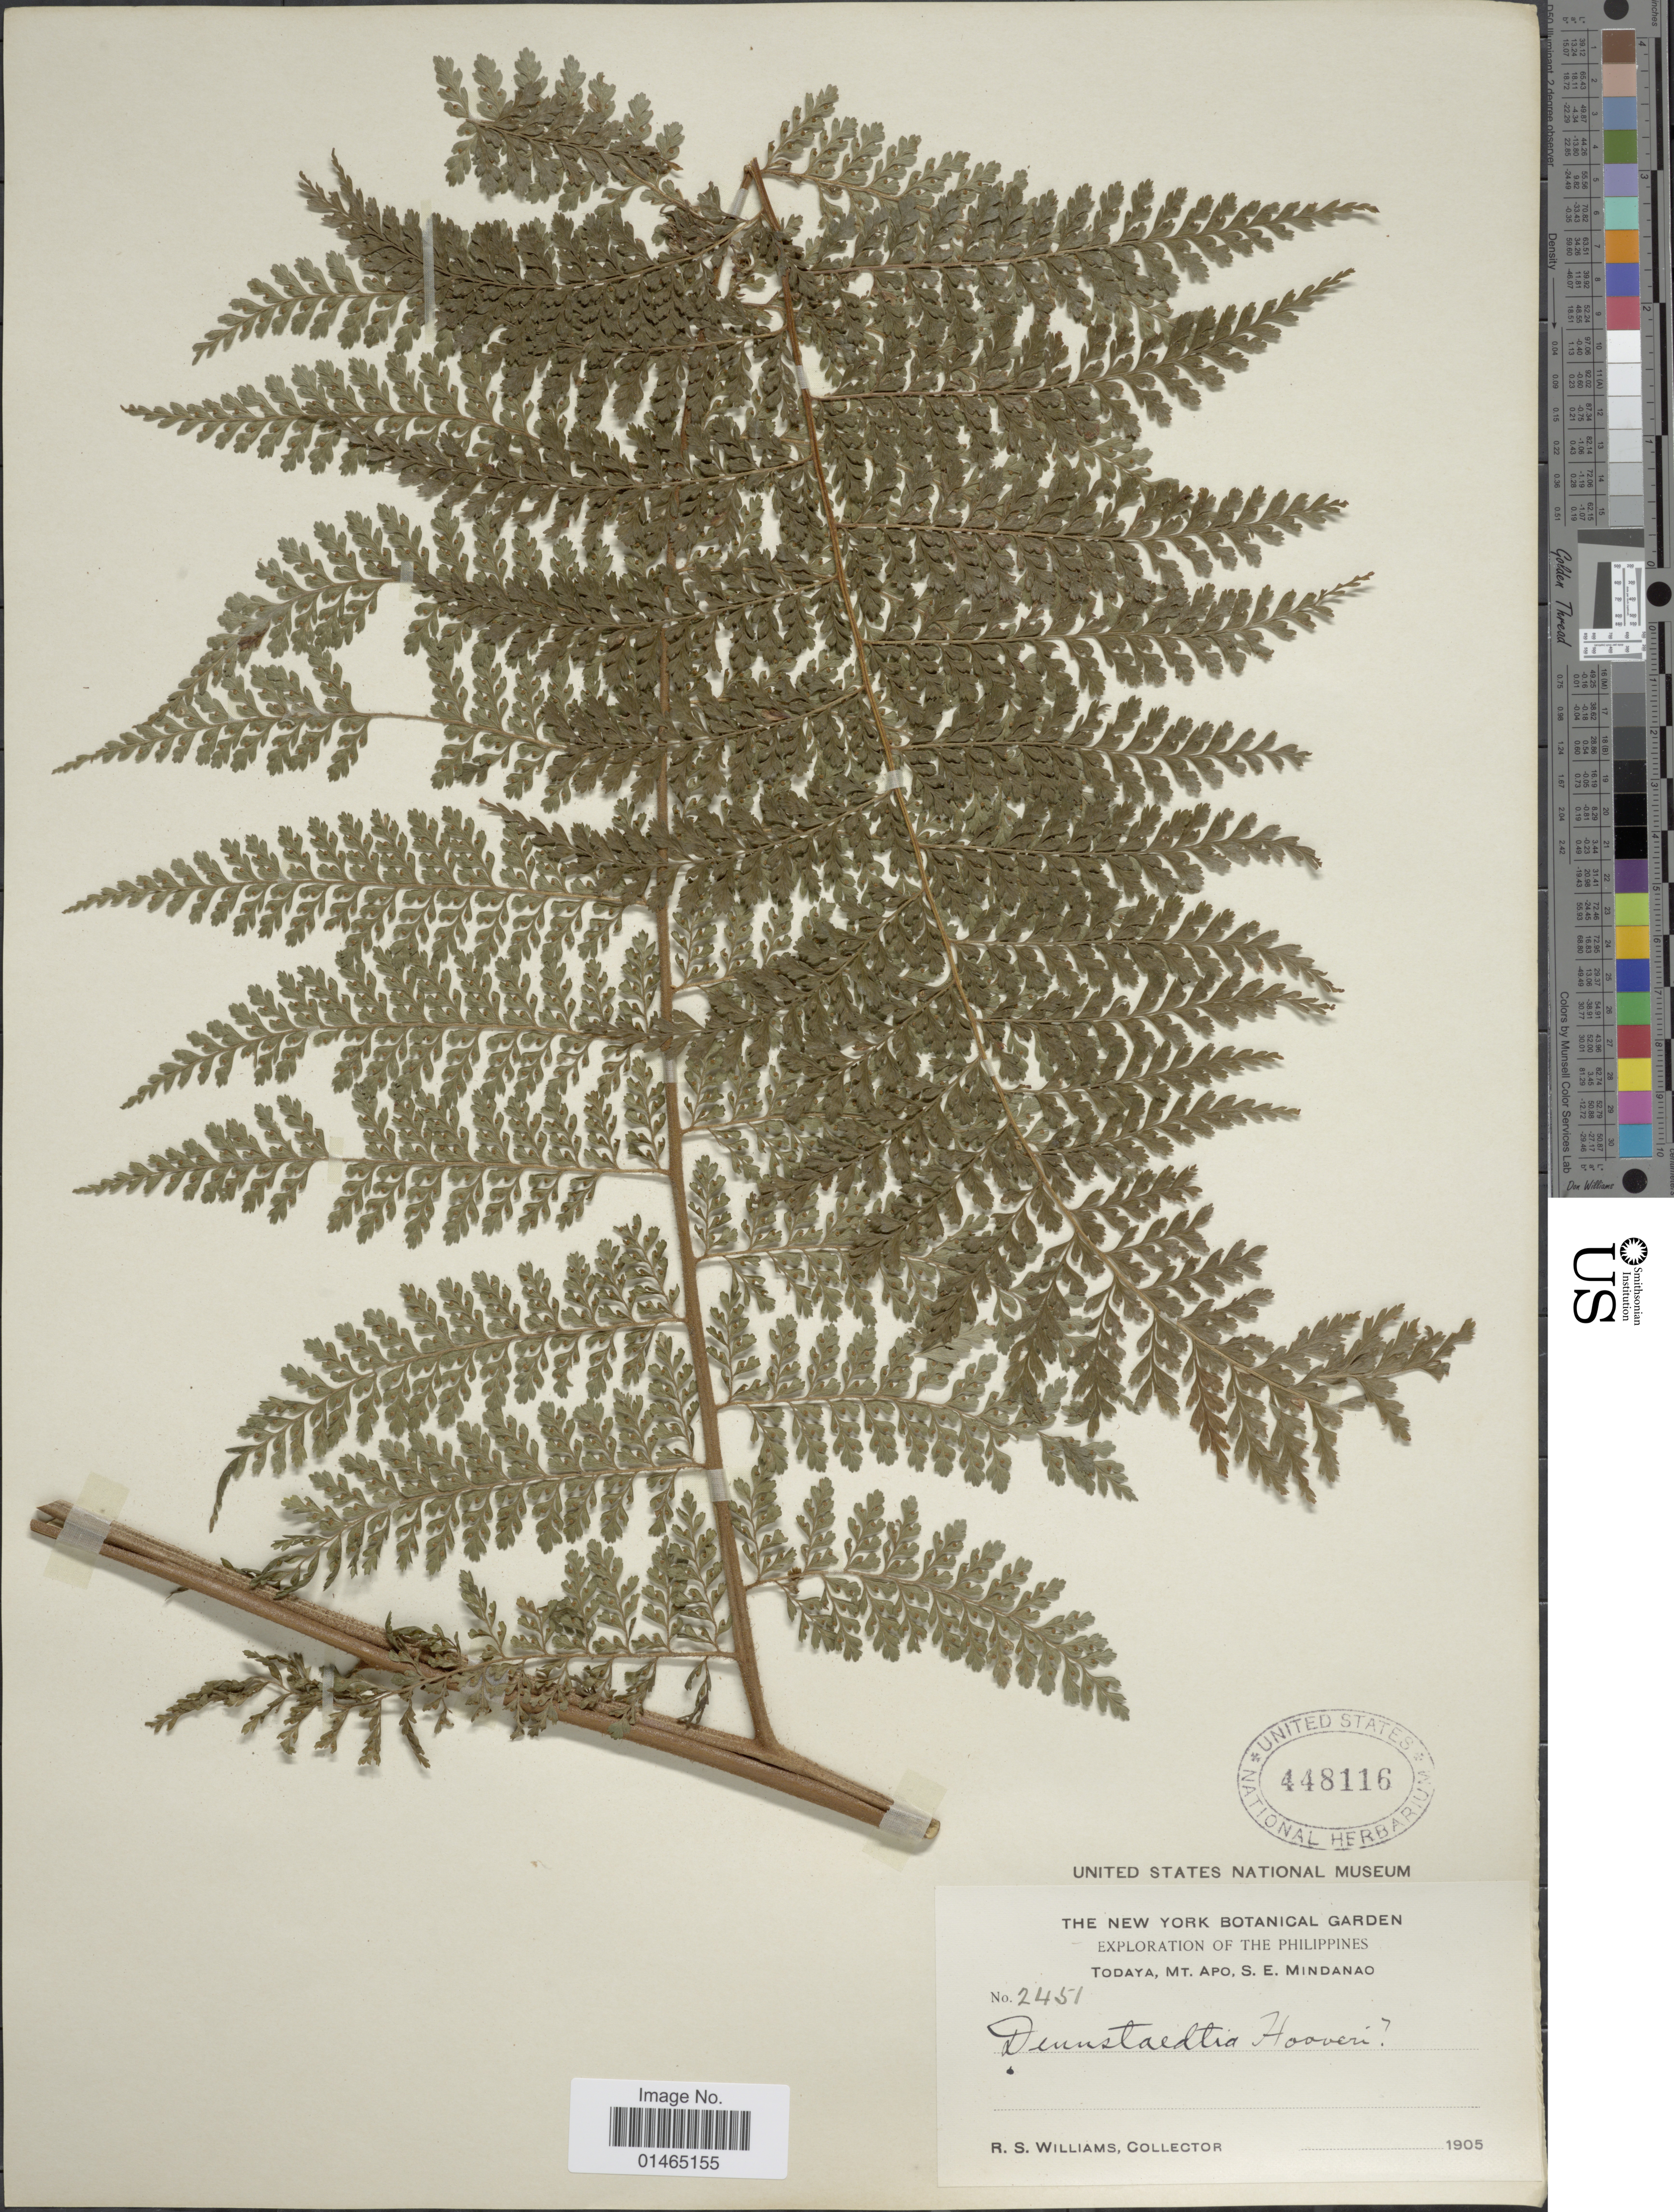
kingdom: Plantae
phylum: Tracheophyta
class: Polypodiopsida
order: Polypodiales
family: Dennstaedtiaceae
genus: Dennstaedtia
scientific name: Dennstaedtia hooveri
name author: Christ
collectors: R. S. Williams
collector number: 2451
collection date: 1905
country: Philippines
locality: Todaya, Mt. Apo, S.E. Mindanao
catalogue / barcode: US 448116